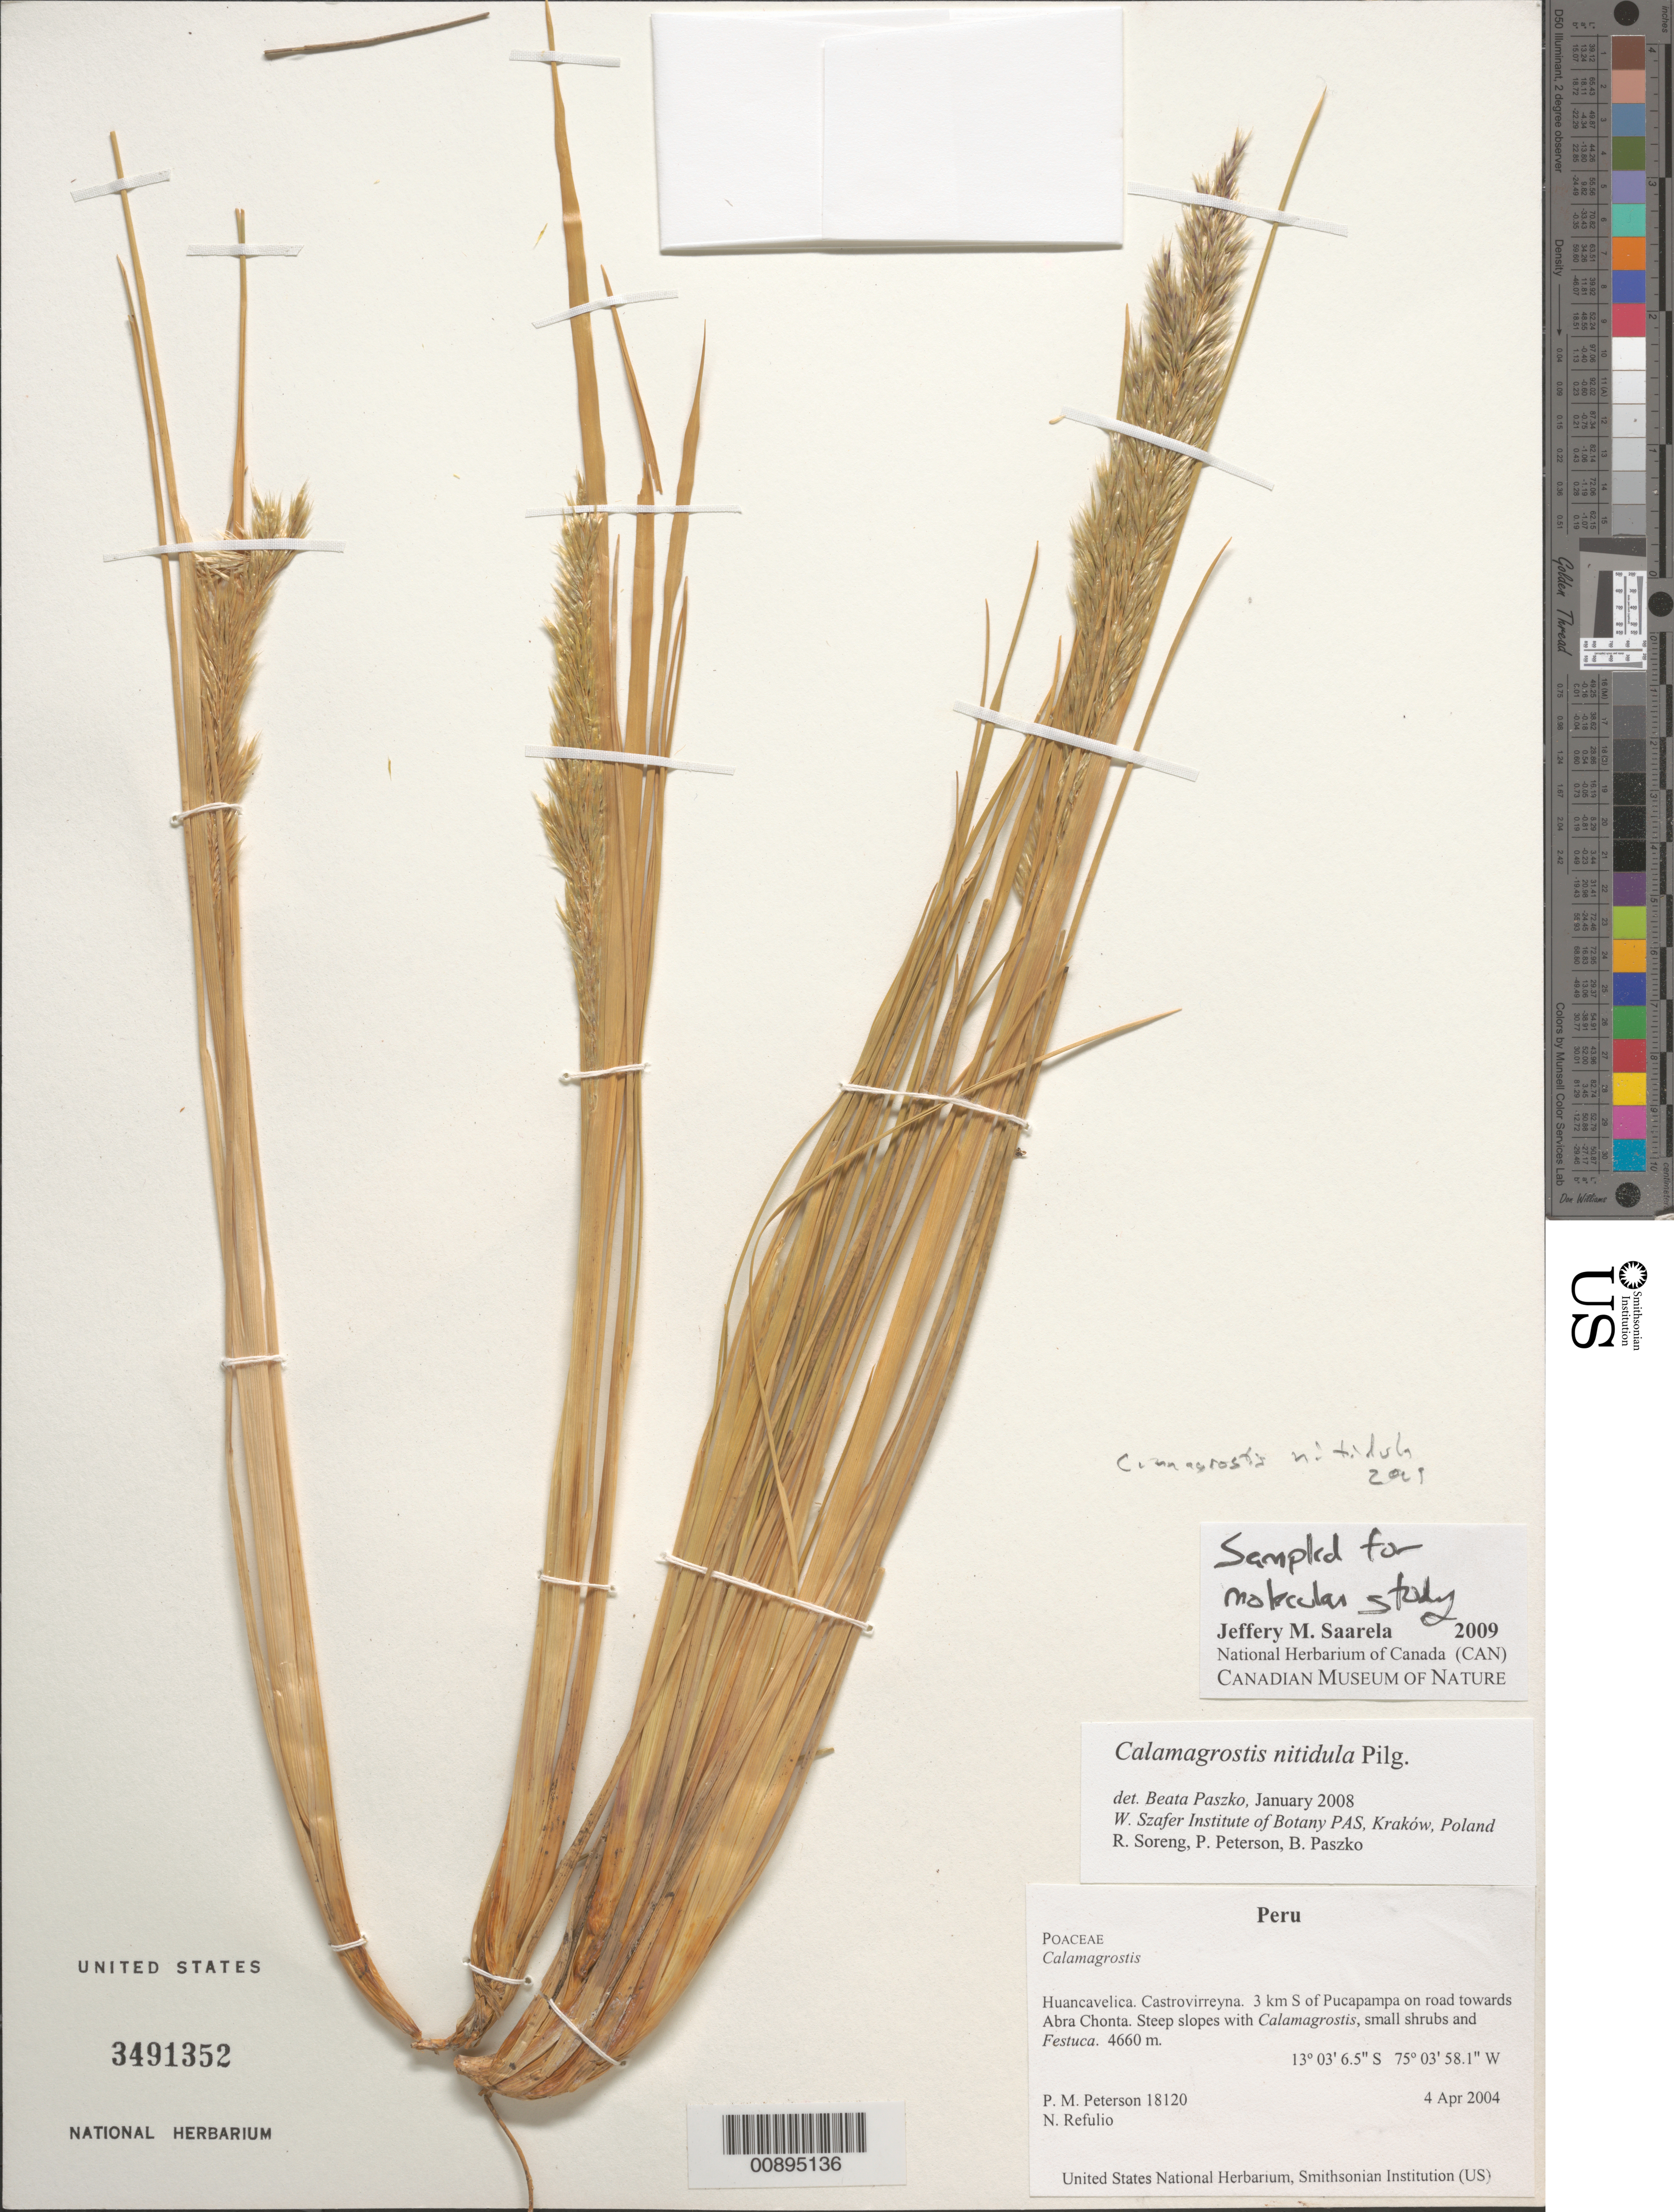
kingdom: Plantae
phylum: Tracheophyta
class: Liliopsida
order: Poales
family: Poaceae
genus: Cinnagrostis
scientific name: Cinnagrostis nitidula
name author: (Wedd.) P.M. Peterson et al.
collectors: P. M. Peterson & N. Refulio-Rodríguez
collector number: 18120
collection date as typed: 04 Apr 2004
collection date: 2004-04-04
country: Peru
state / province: Huancavelica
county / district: Castrovirreyna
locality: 3 km S of Pucapampa on road towards Abra Chonta. Steep slopes with Calamagrostis, small shrubs and Festuca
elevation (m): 4660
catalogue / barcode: US 3491352